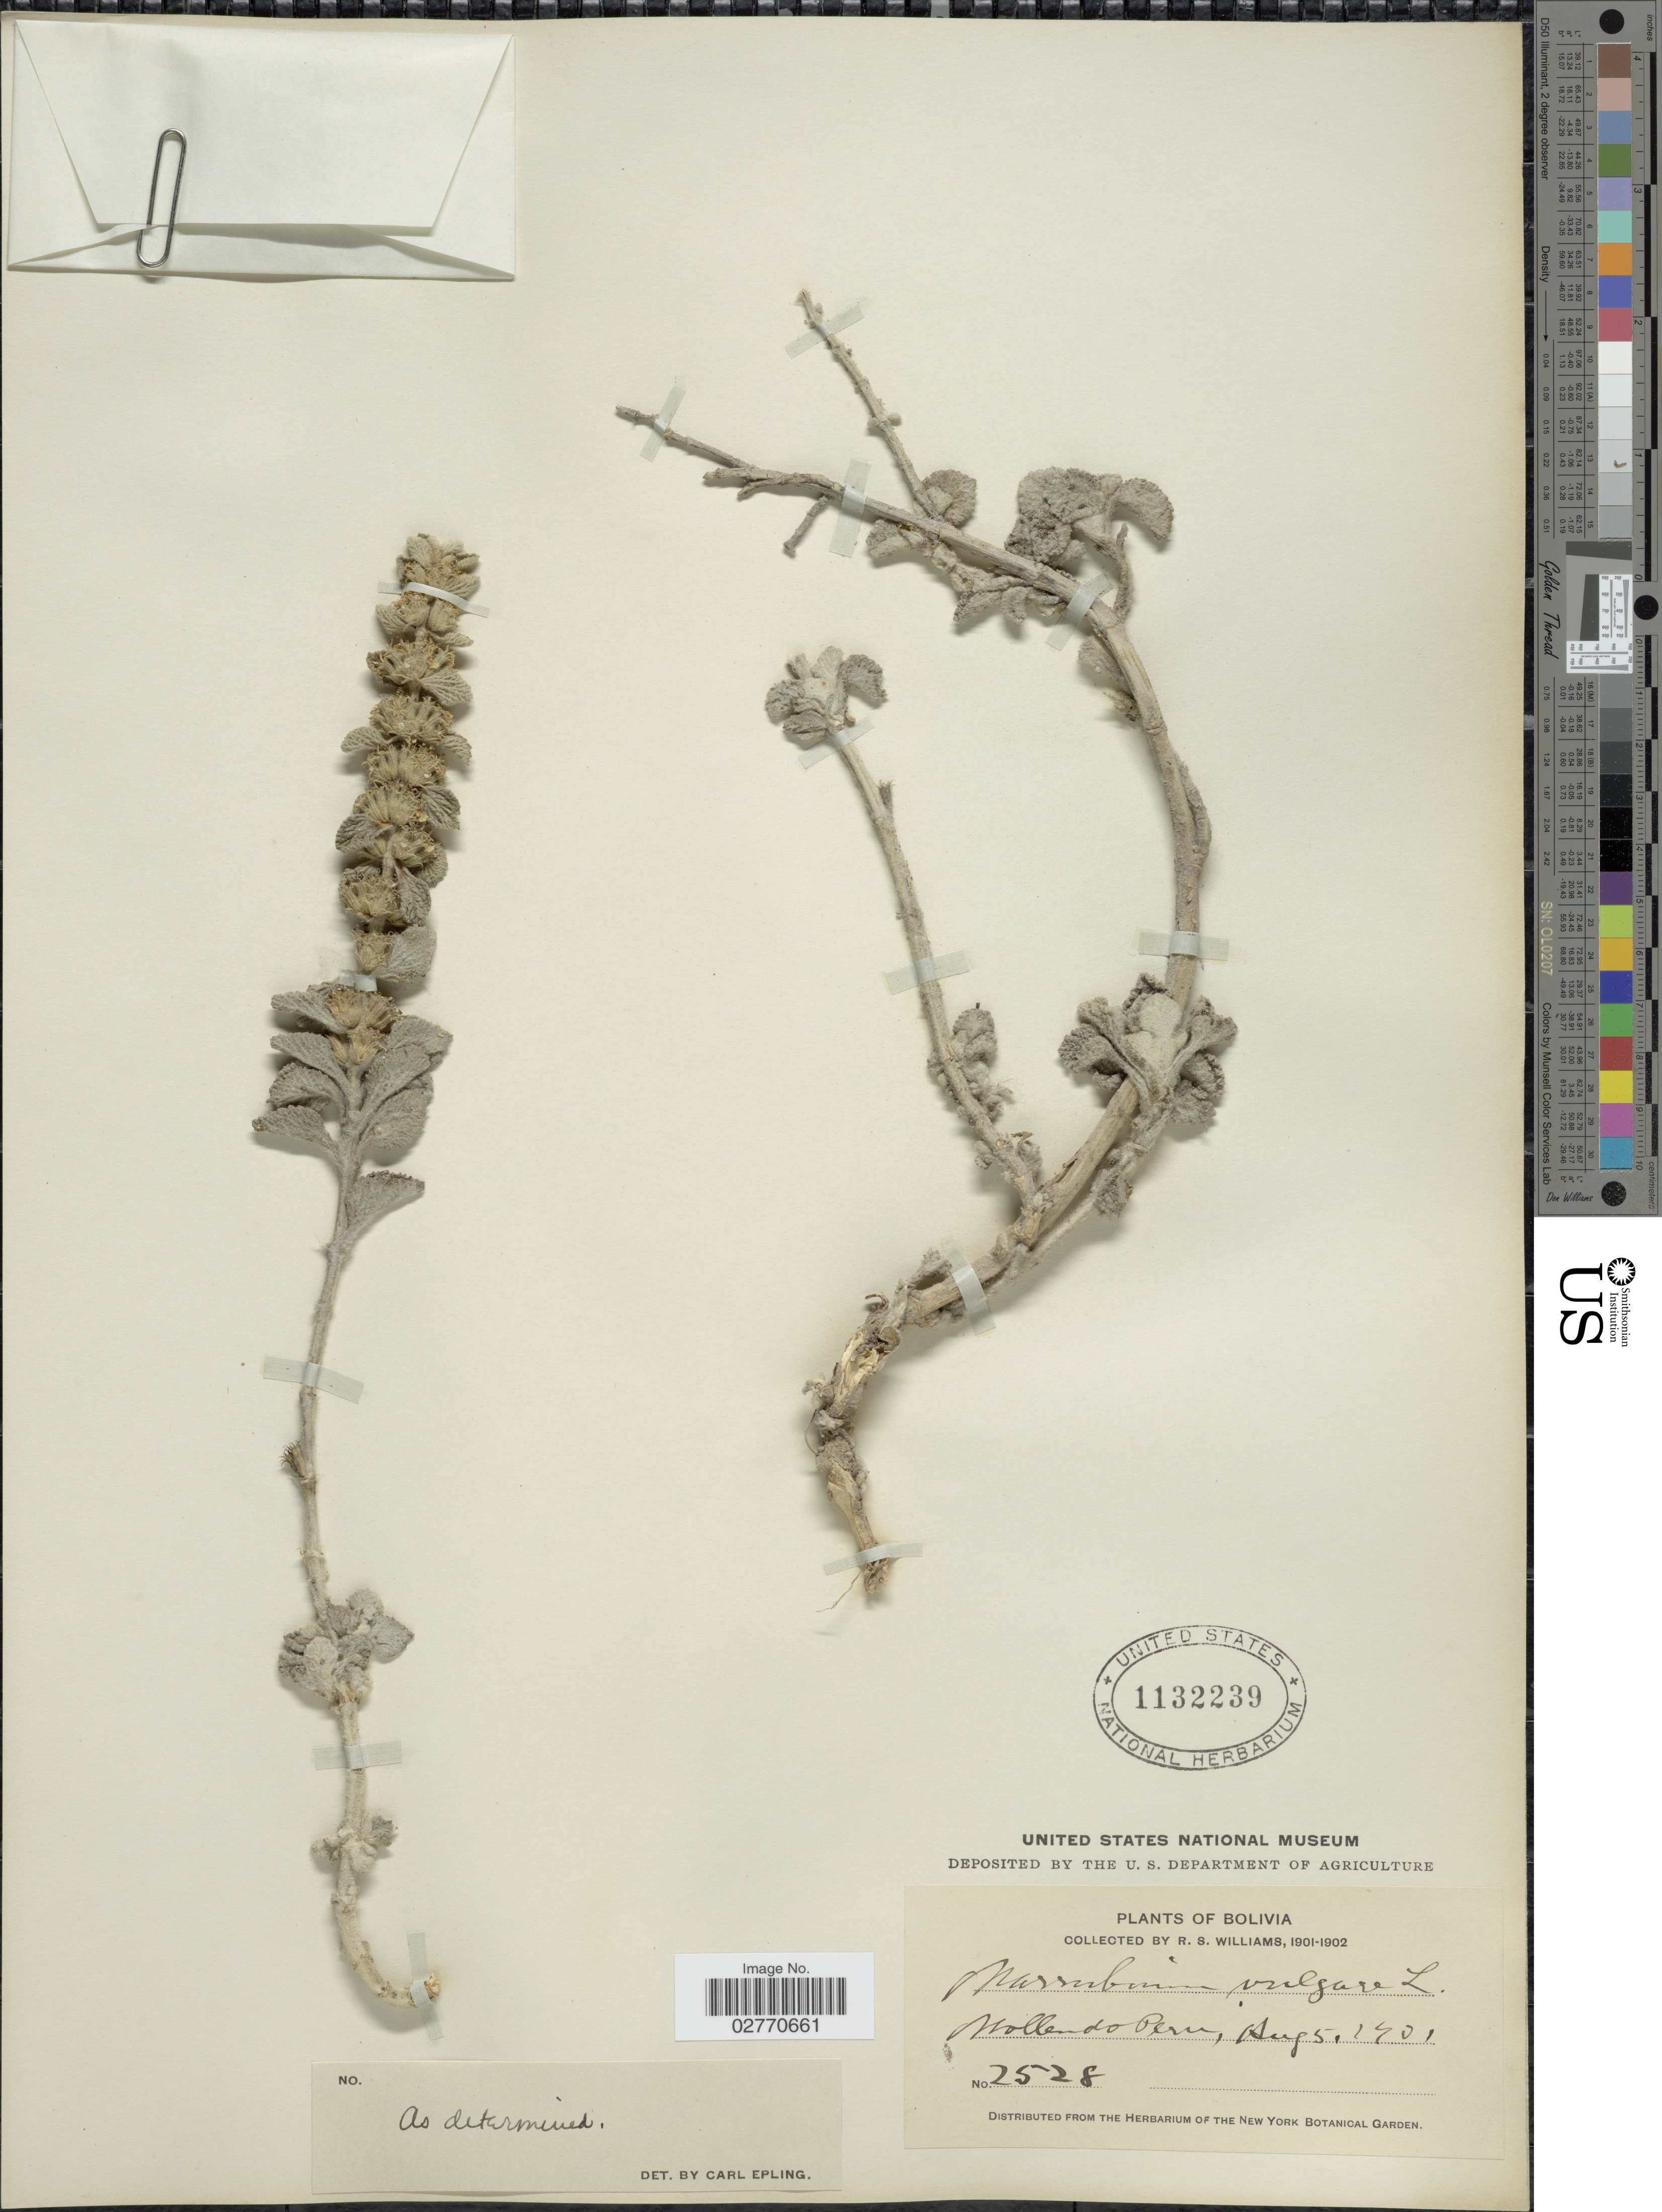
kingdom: Plantae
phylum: Tracheophyta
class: Magnoliopsida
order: Lamiales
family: Lamiaceae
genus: Marrubium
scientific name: Marrubium vulgare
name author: L.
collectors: R. S. Williams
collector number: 2528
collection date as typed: Aug 5, '01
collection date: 1901-08-05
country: Peru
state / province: Arequipa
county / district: Islay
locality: Mollendo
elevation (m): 26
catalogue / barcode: US 1132239